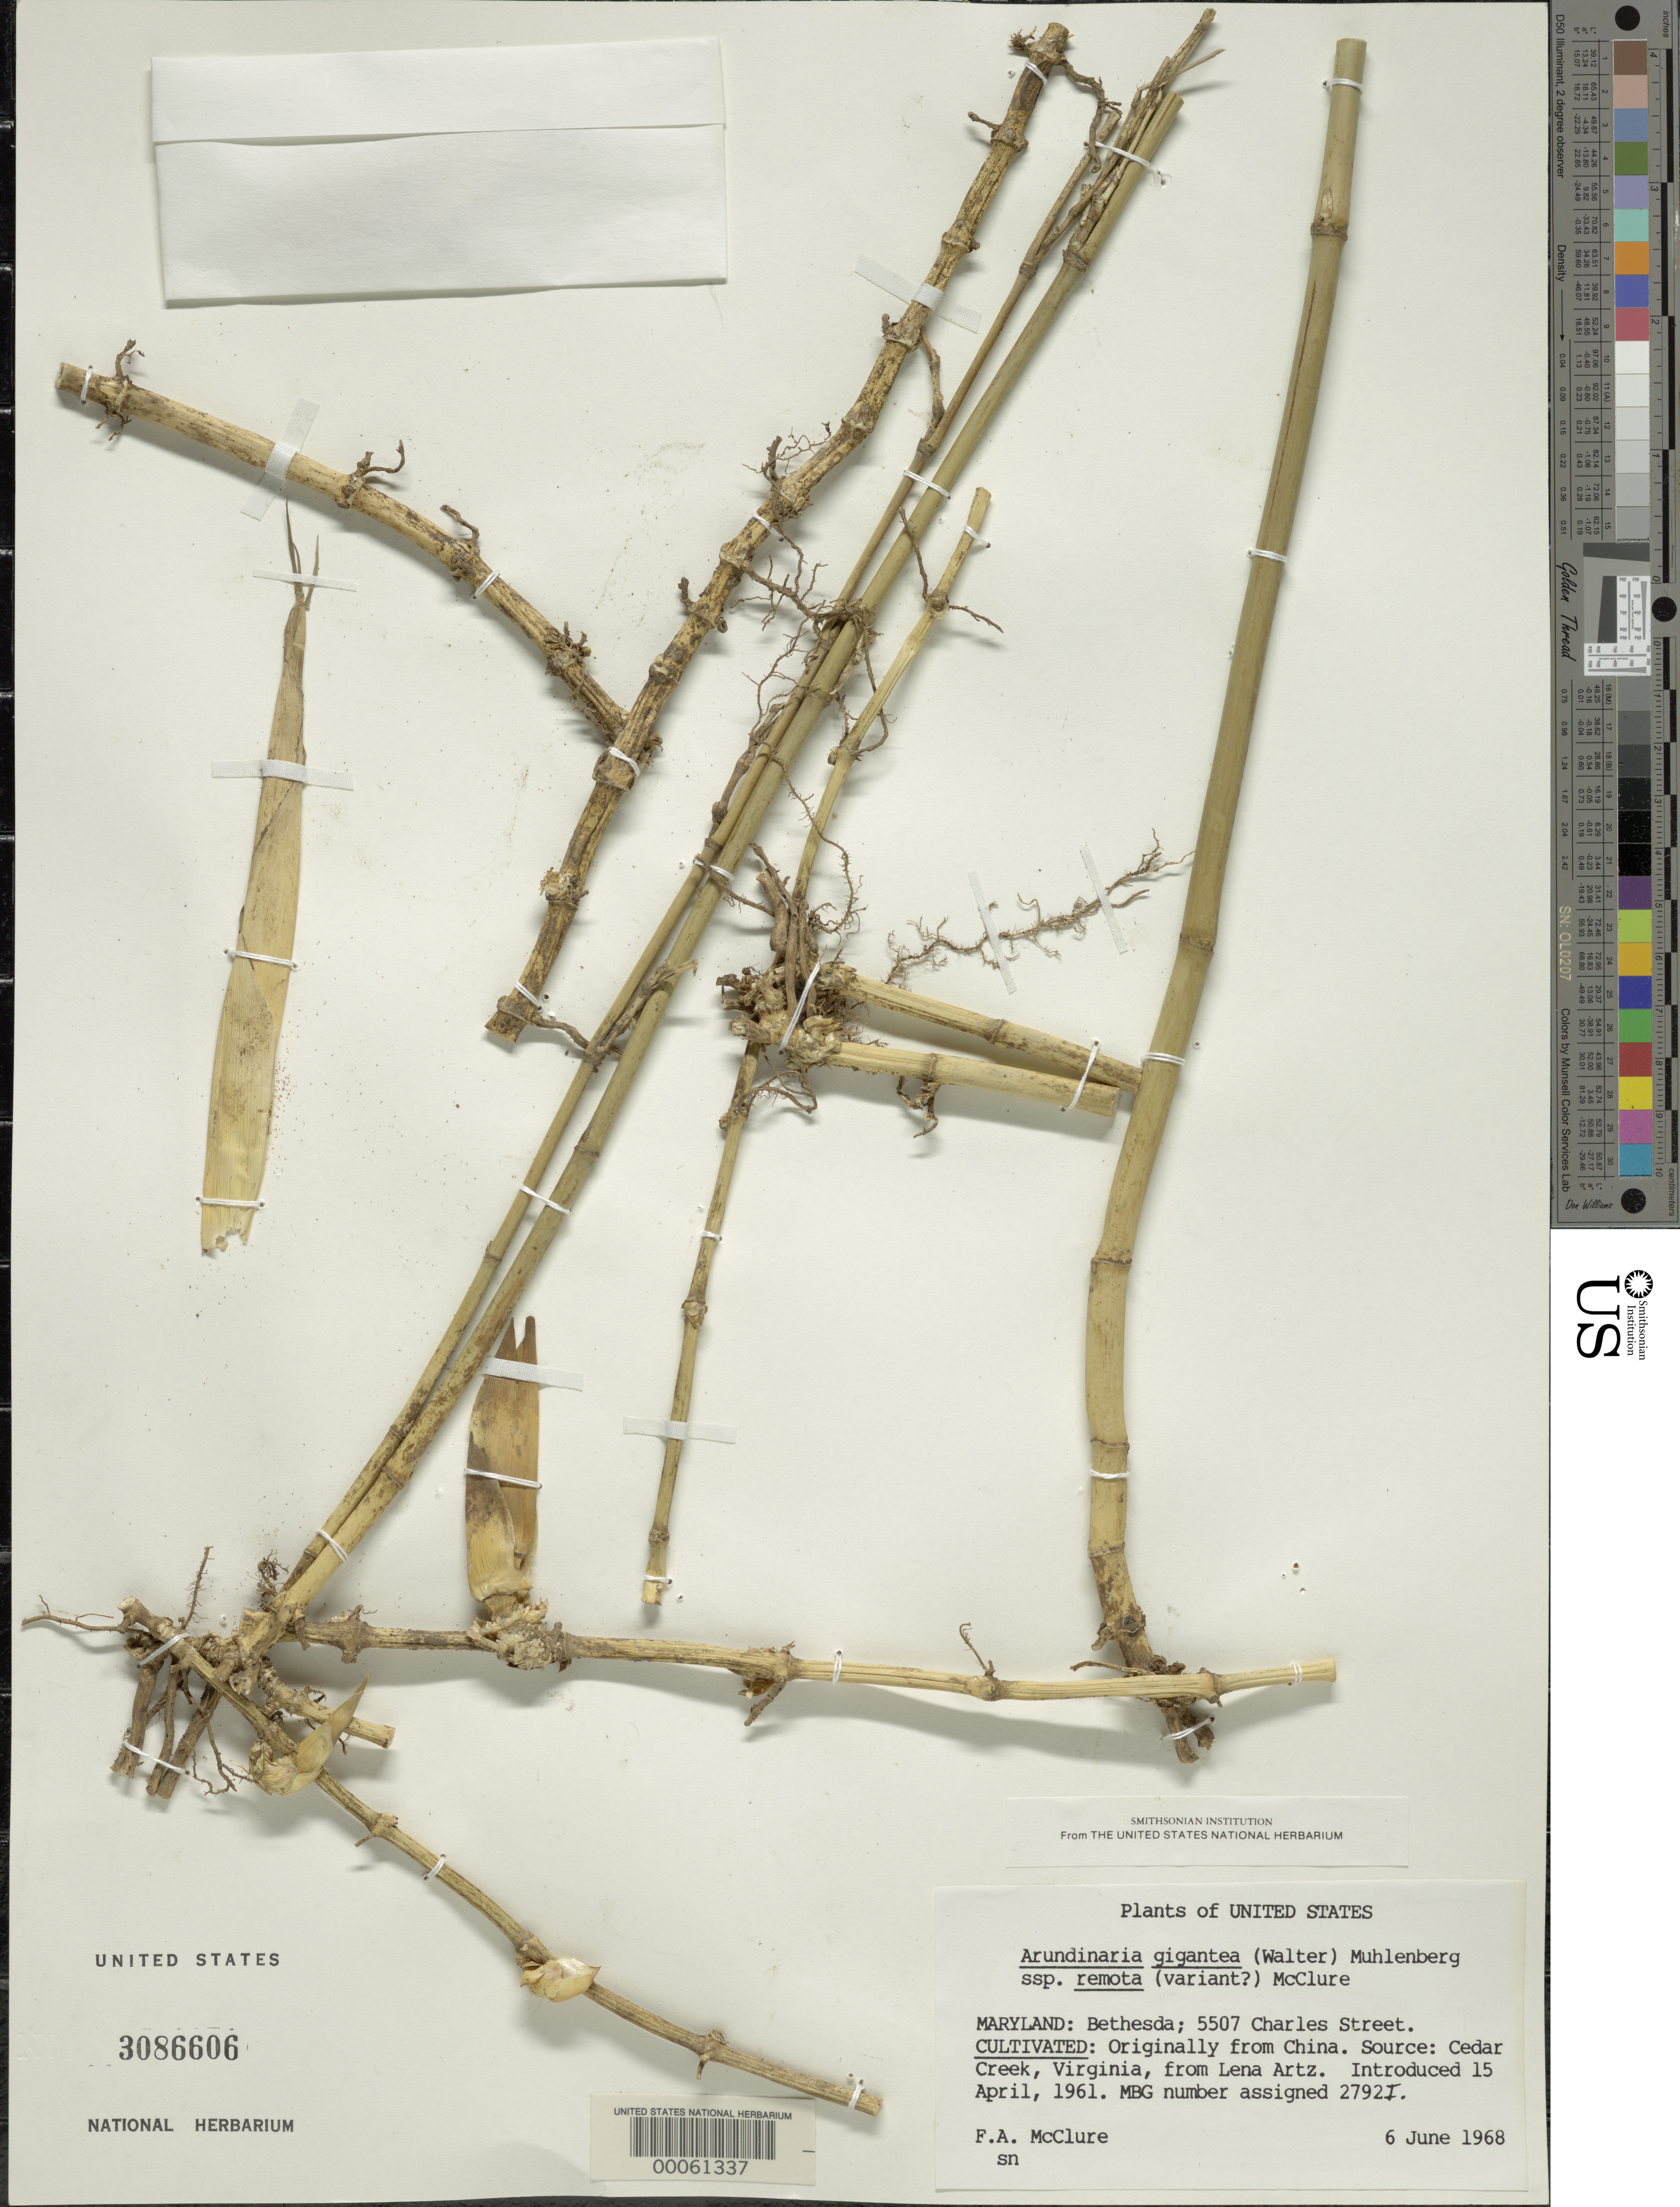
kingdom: Plantae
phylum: Tracheophyta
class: Liliopsida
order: Poales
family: Poaceae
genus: Arundinaria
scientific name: Arundinaria gigantea subsp. remota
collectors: F. A. McClure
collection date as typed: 06 Jun 1968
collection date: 1968-06-06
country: United States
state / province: Maryland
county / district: Montgomery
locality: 5507 Charles Street, Bethesda (McClure's garden)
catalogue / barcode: US 3086606